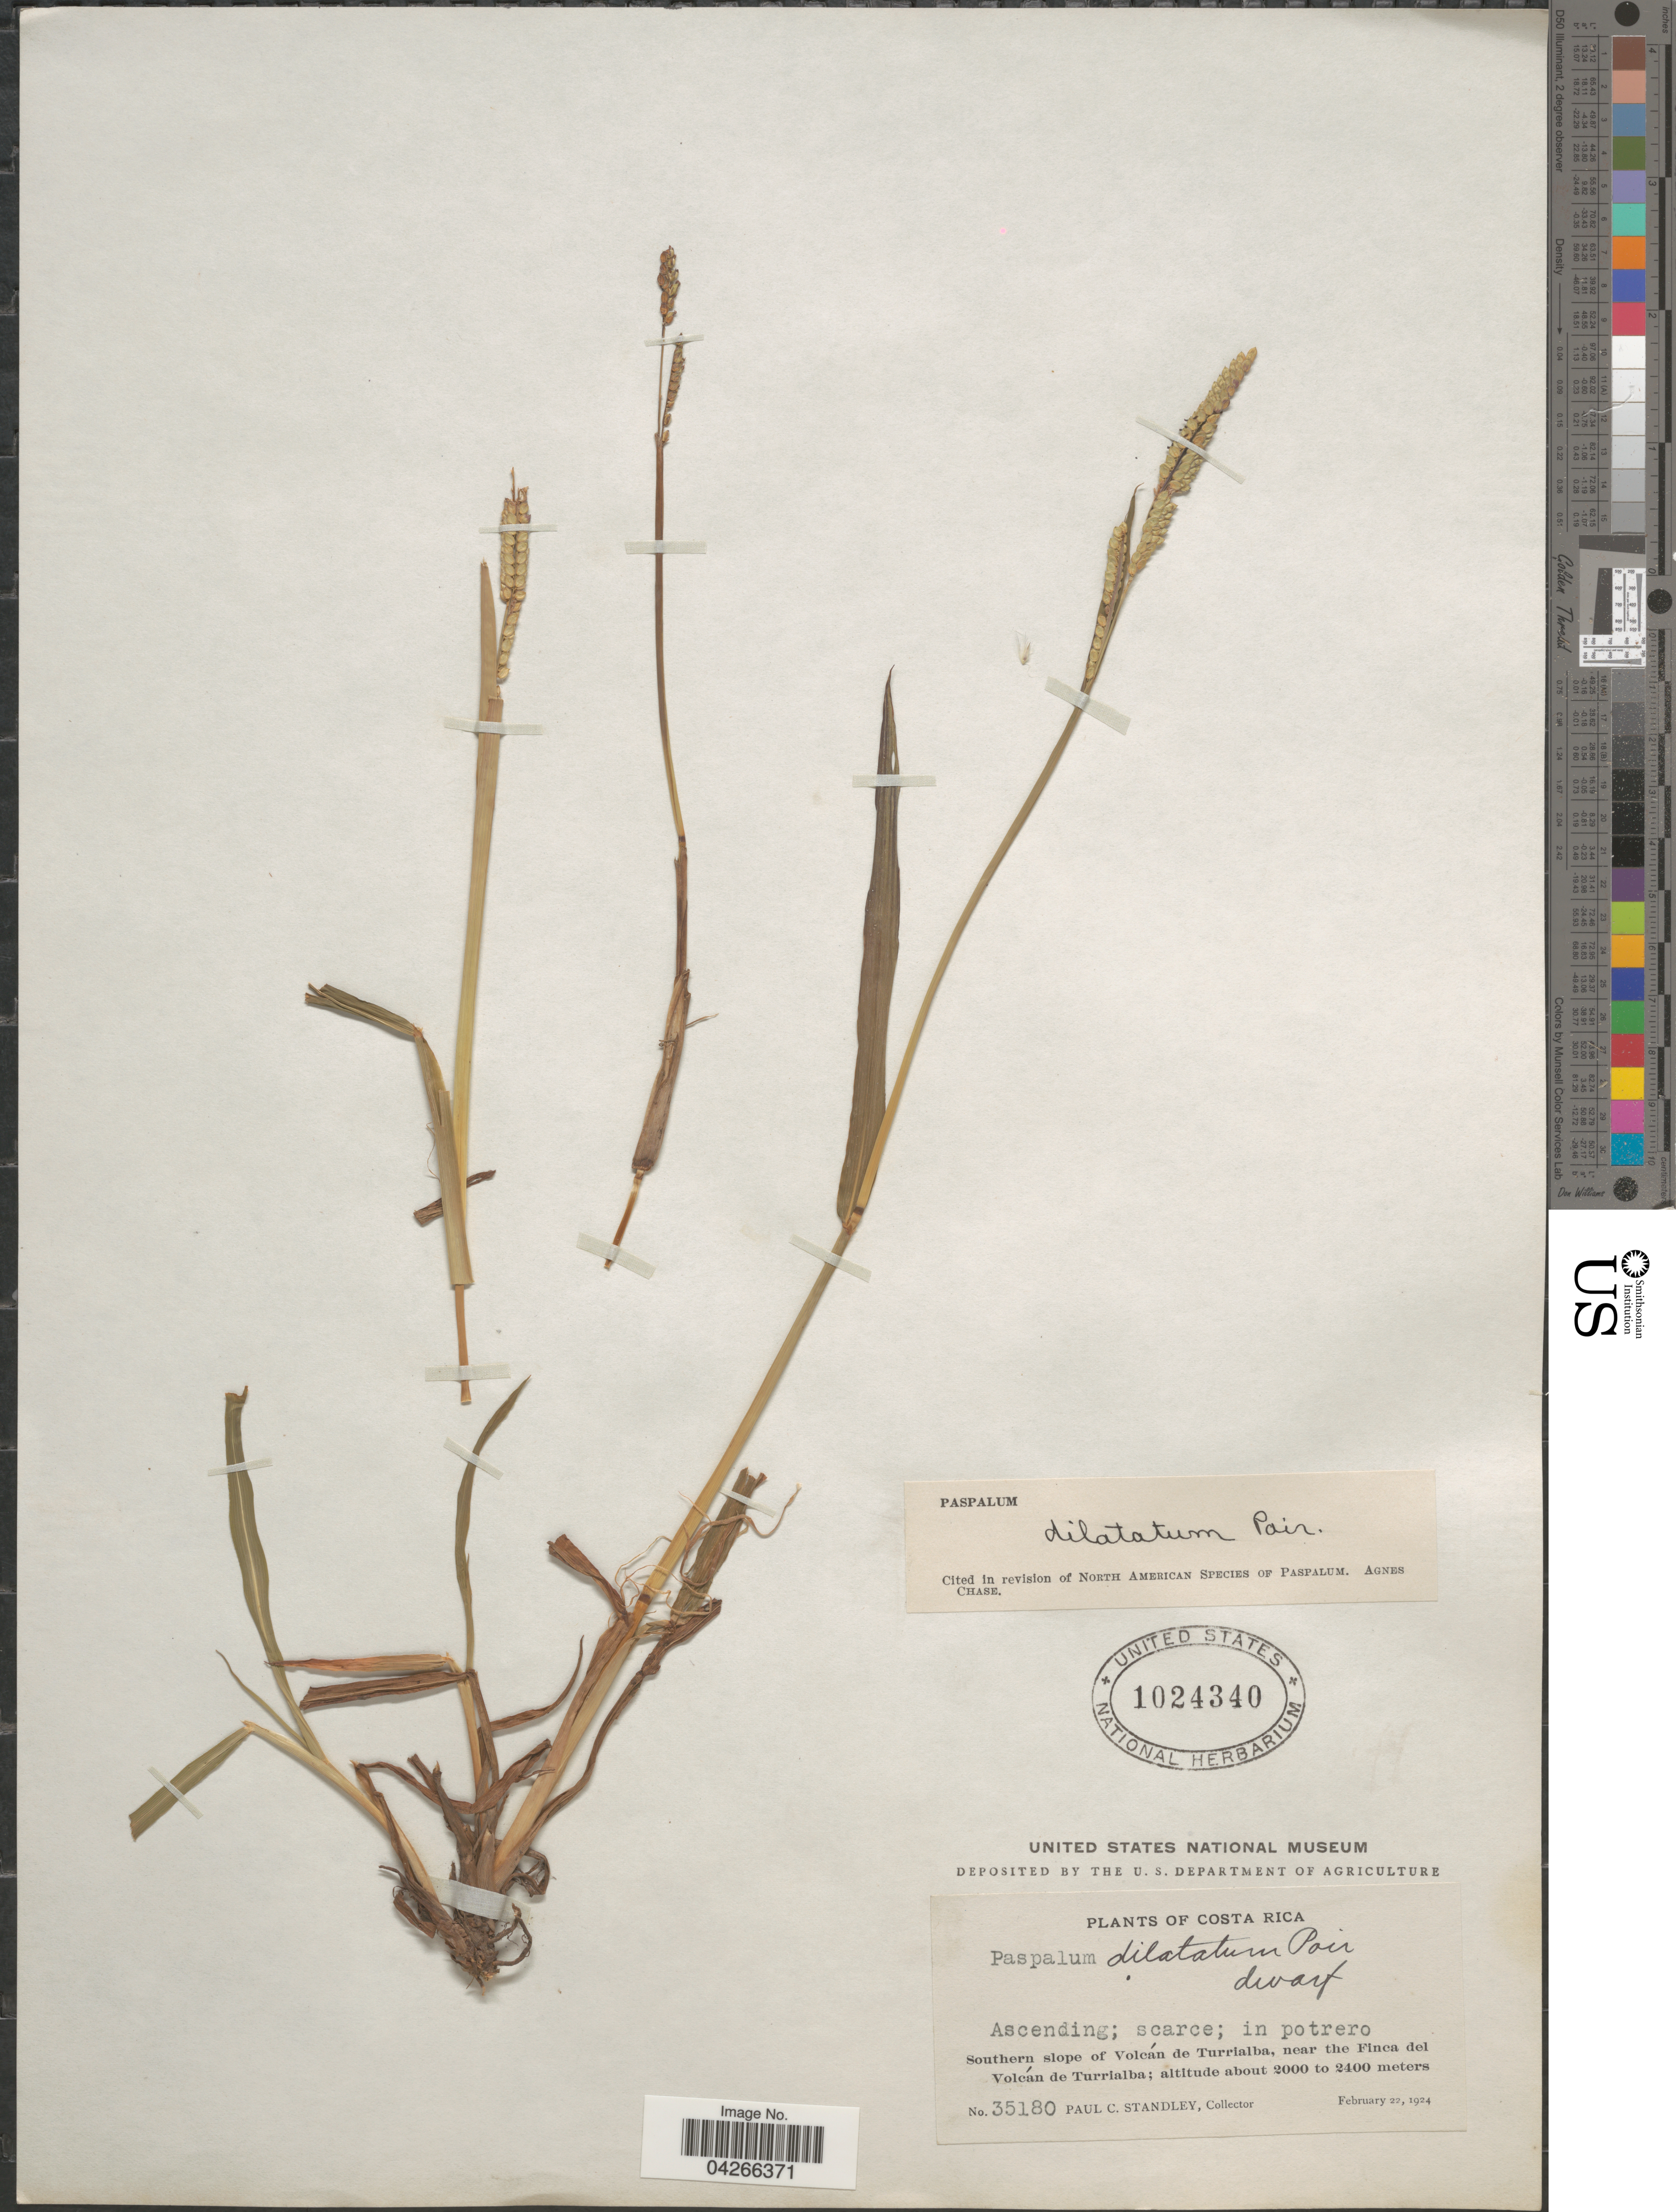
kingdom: Plantae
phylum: Tracheophyta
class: Liliopsida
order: Poales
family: Poaceae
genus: Paspalum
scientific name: Paspalum dilatatum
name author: Poir.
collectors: P. C. Standley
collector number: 35180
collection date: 1924-02-22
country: Costa Rica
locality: In potrero. Southern slope of Volcán de Turrialba, near the Finca del Volcán de Turrialba.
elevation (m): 2000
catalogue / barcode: US 1024340